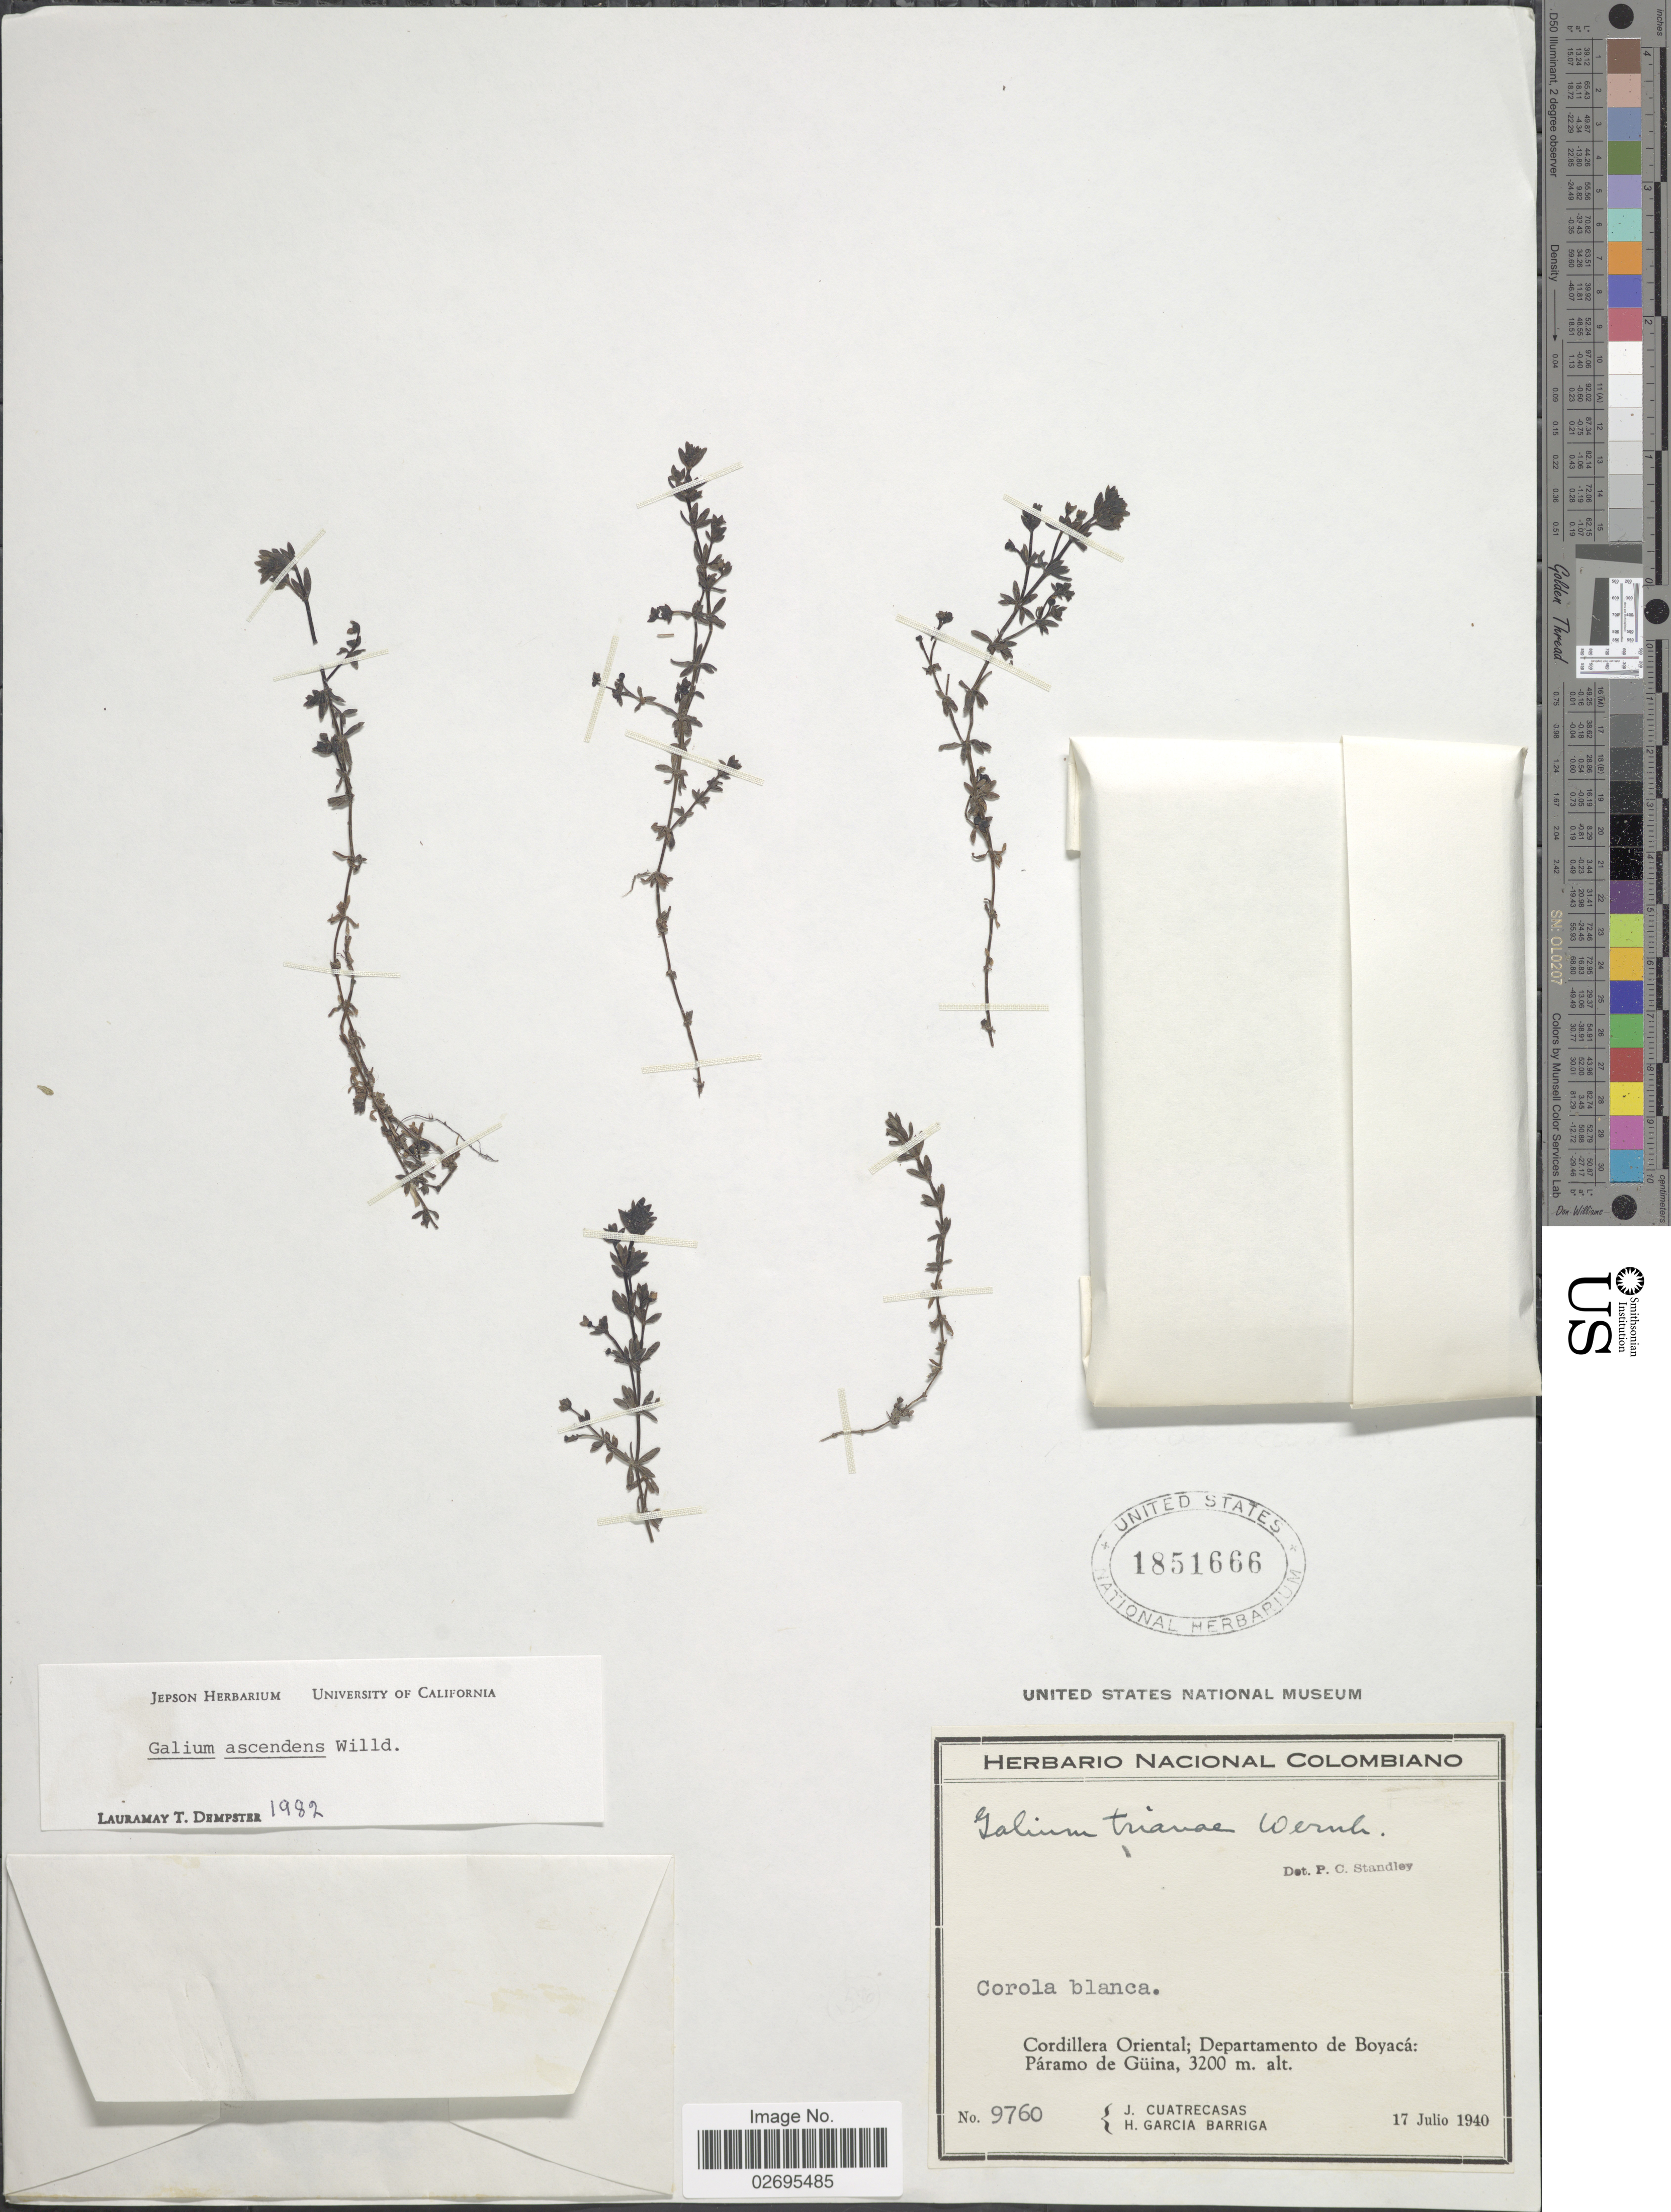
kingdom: Plantae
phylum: Tracheophyta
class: Magnoliopsida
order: Gentianales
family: Rubiaceae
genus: Galium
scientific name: Galium ascendens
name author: Willd. ex Spreng.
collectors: J. Cuatrecasas & H. García Barriga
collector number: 9760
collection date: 1940-07-17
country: Colombia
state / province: Boyacá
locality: Cordillera Oriental; Departamento de Boyacá: Páramo de Güina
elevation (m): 3200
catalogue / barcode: US 1851666